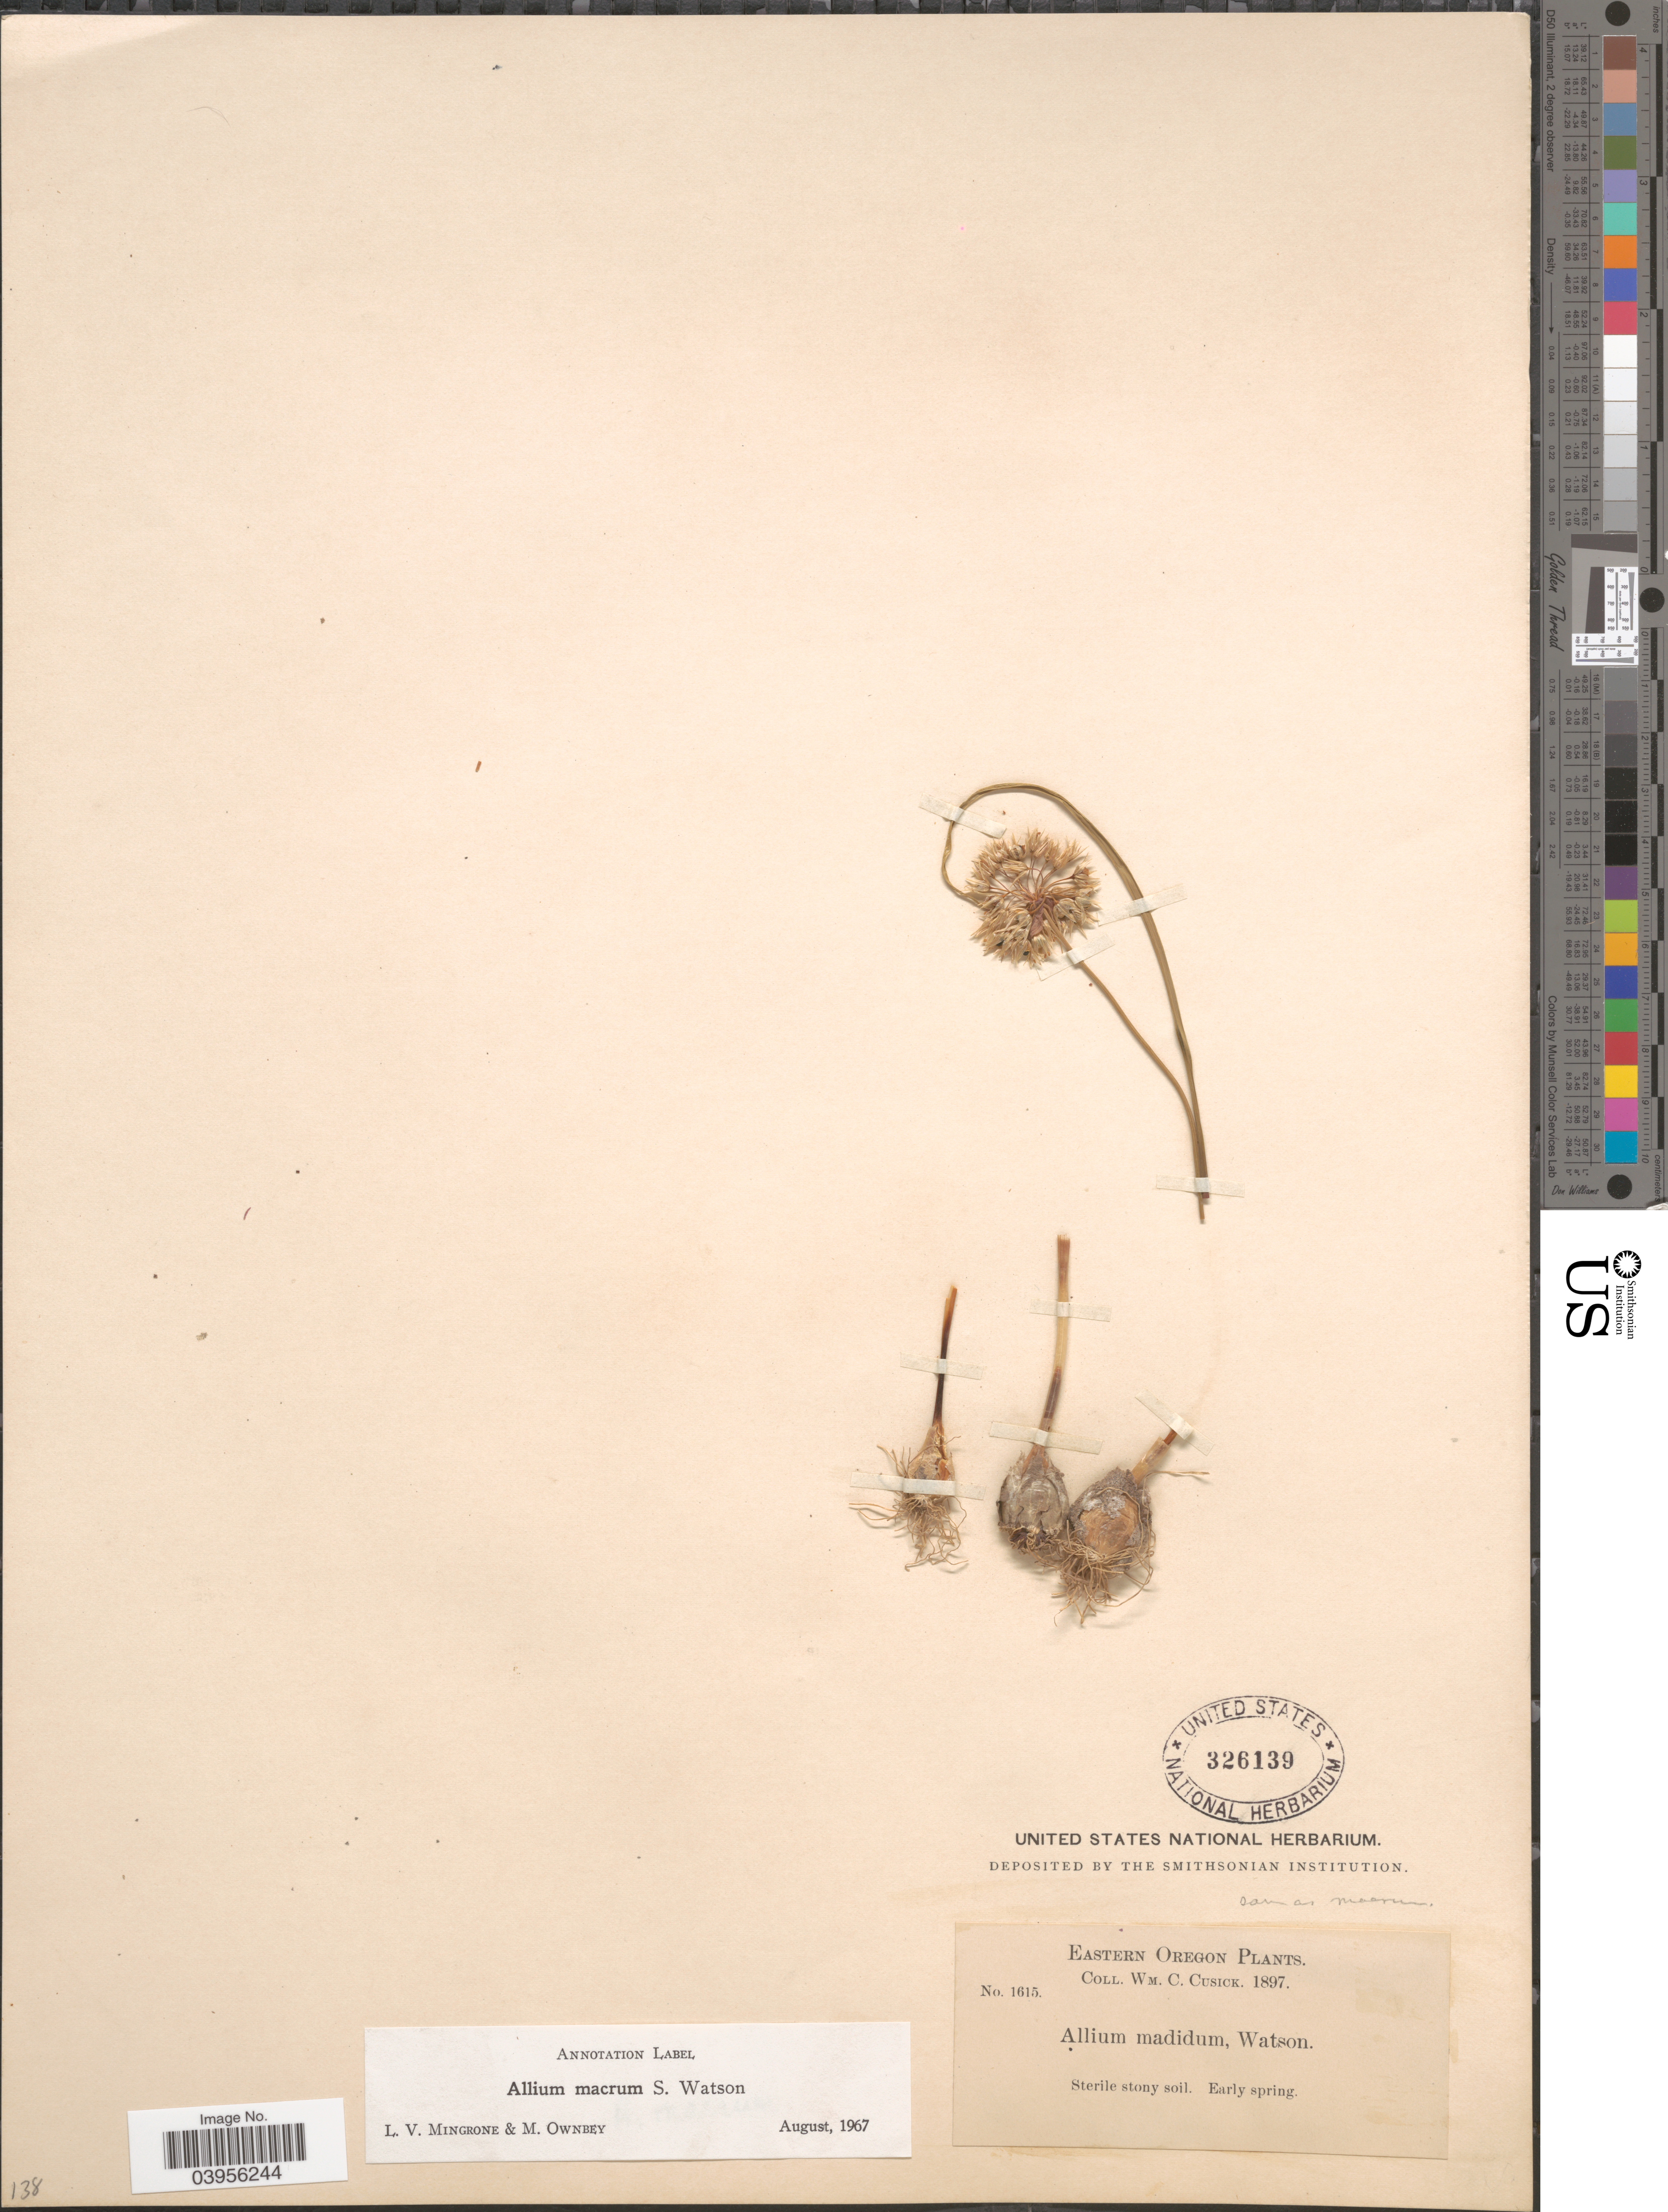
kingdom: Plantae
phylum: Tracheophyta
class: Liliopsida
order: Asparagales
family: Amaryllidaceae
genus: Allium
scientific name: Allium macrum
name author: S. Watson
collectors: W. C. Cusick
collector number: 1615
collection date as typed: Early spring 1897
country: United States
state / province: Oregon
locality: Eastern Oregon.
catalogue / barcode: US 326139